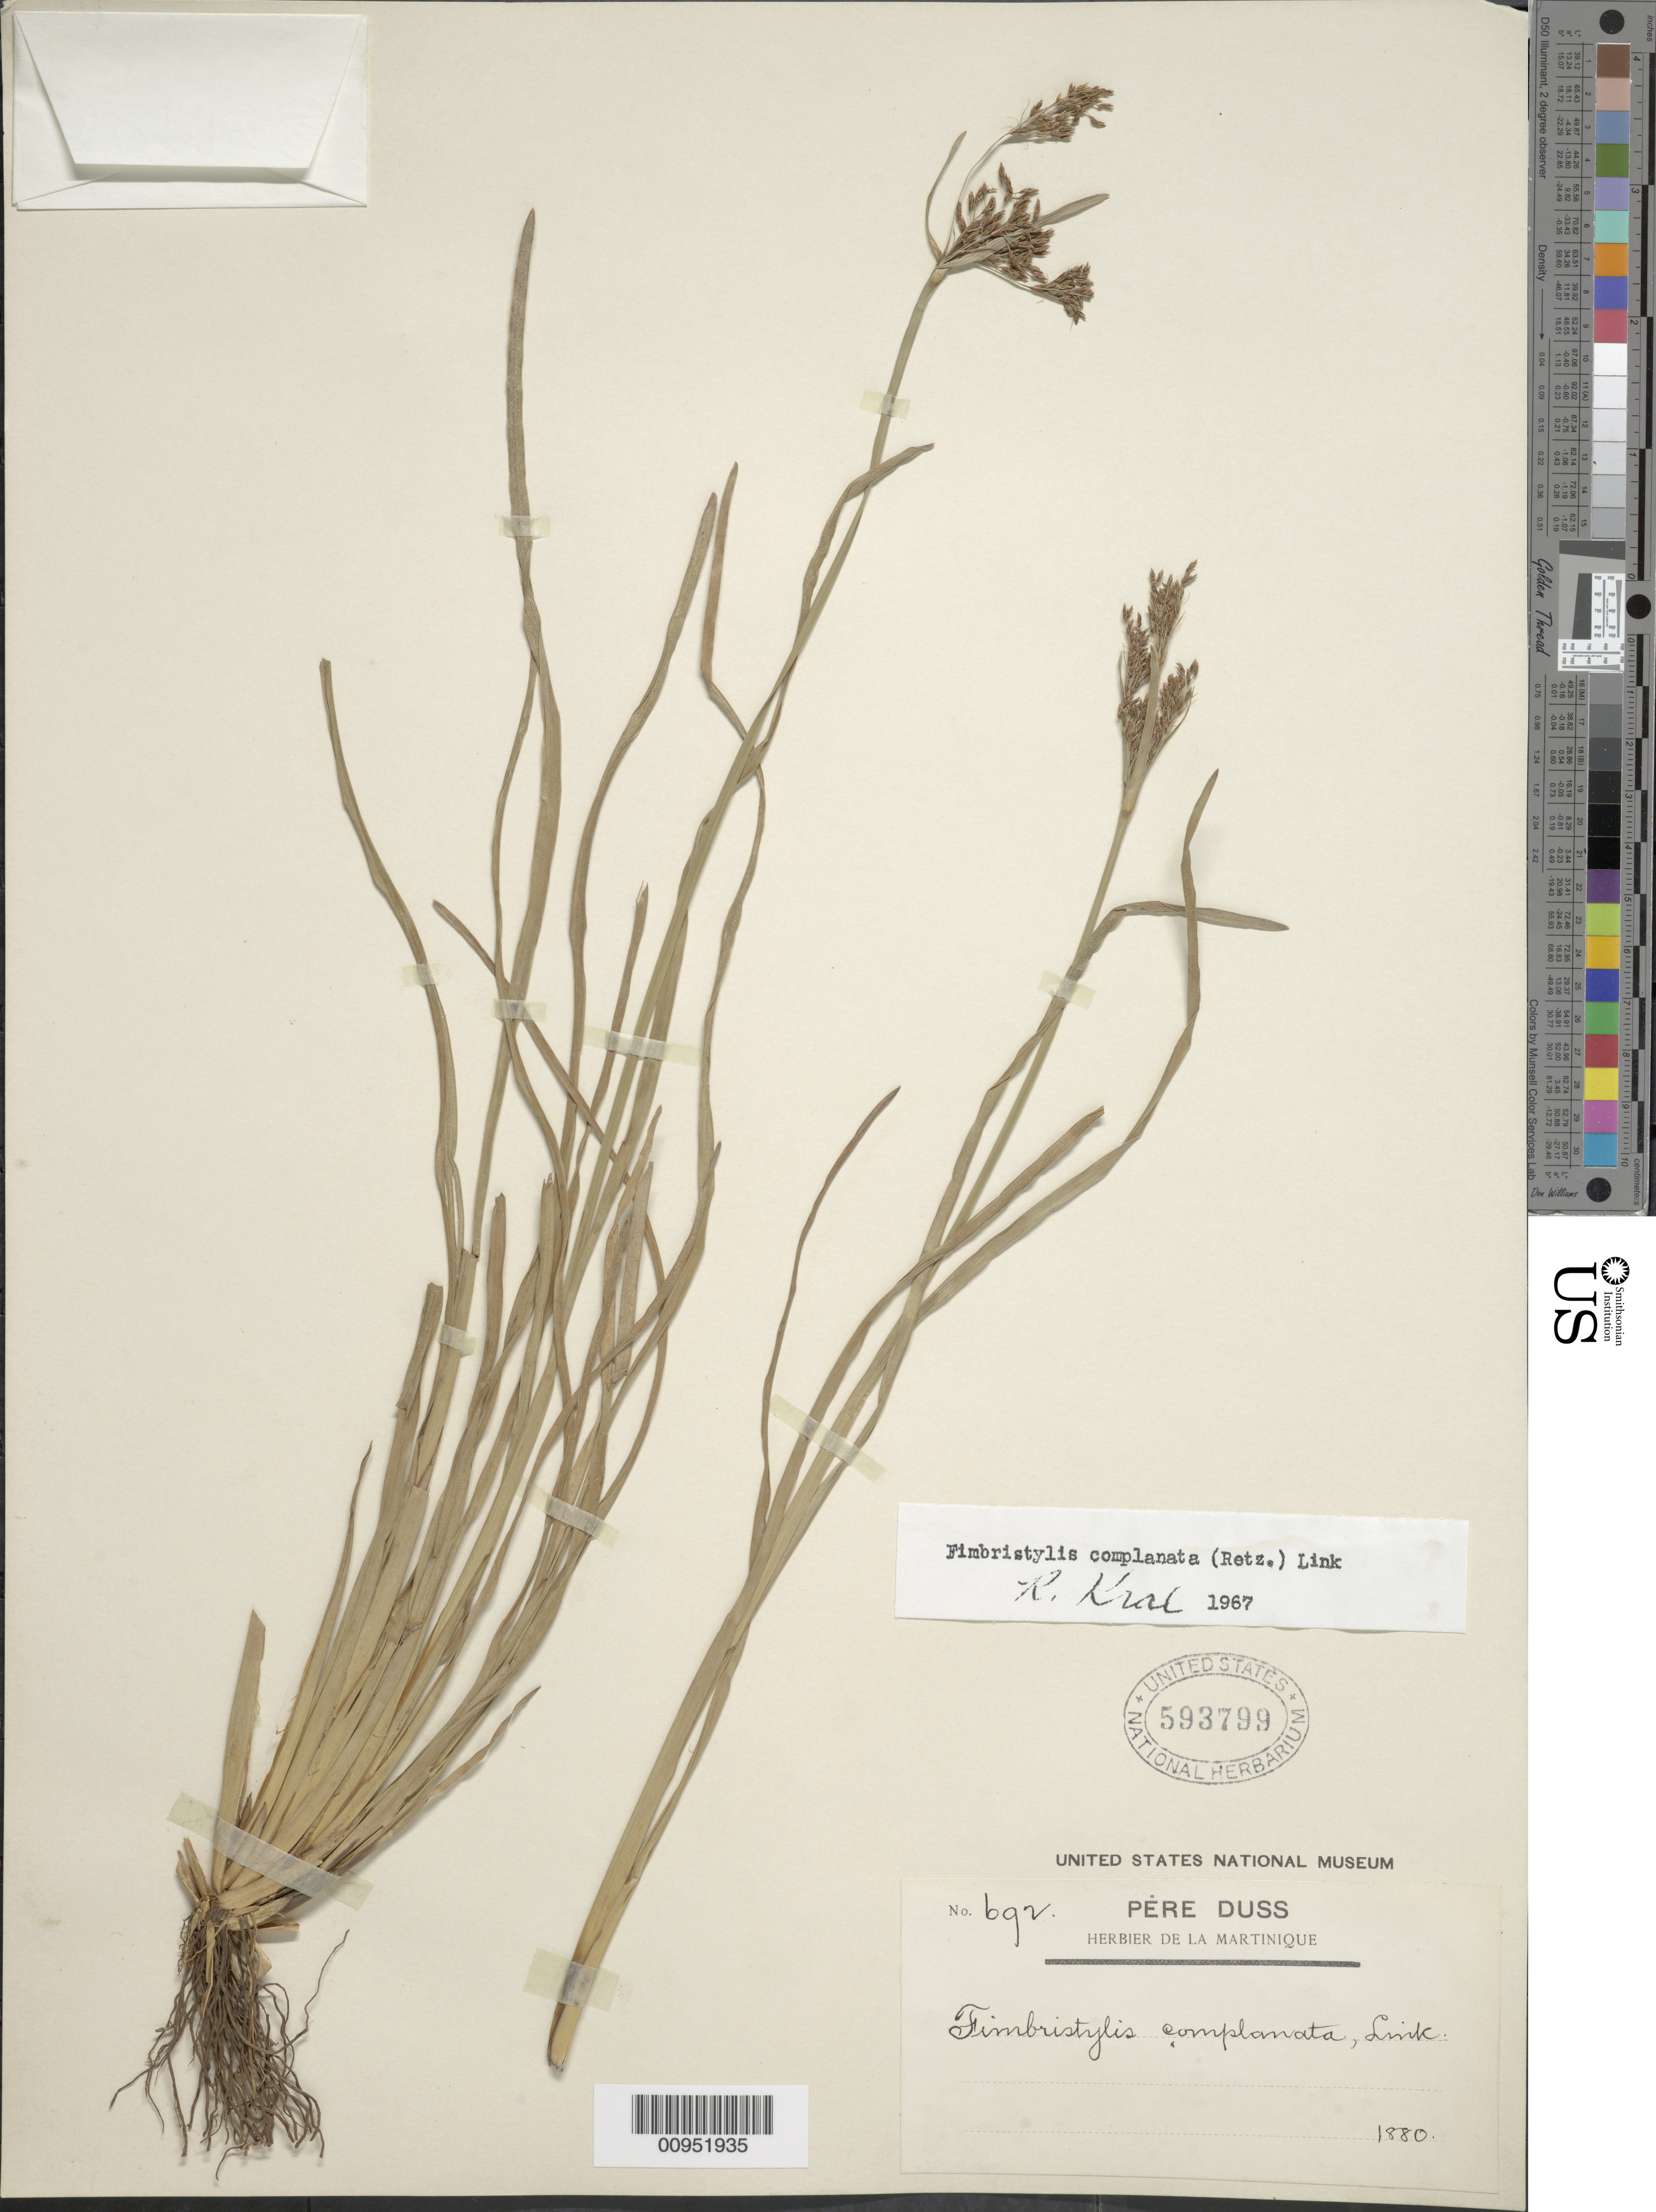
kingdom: Plantae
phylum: Tracheophyta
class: Liliopsida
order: Poales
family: Cyperaceae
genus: Fimbristylis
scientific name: Fimbristylis complanata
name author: (Retz.) Link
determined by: Kral, Robert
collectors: Père Duss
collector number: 692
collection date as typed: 1880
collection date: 1880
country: Martinique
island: Martinique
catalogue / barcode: US 593799